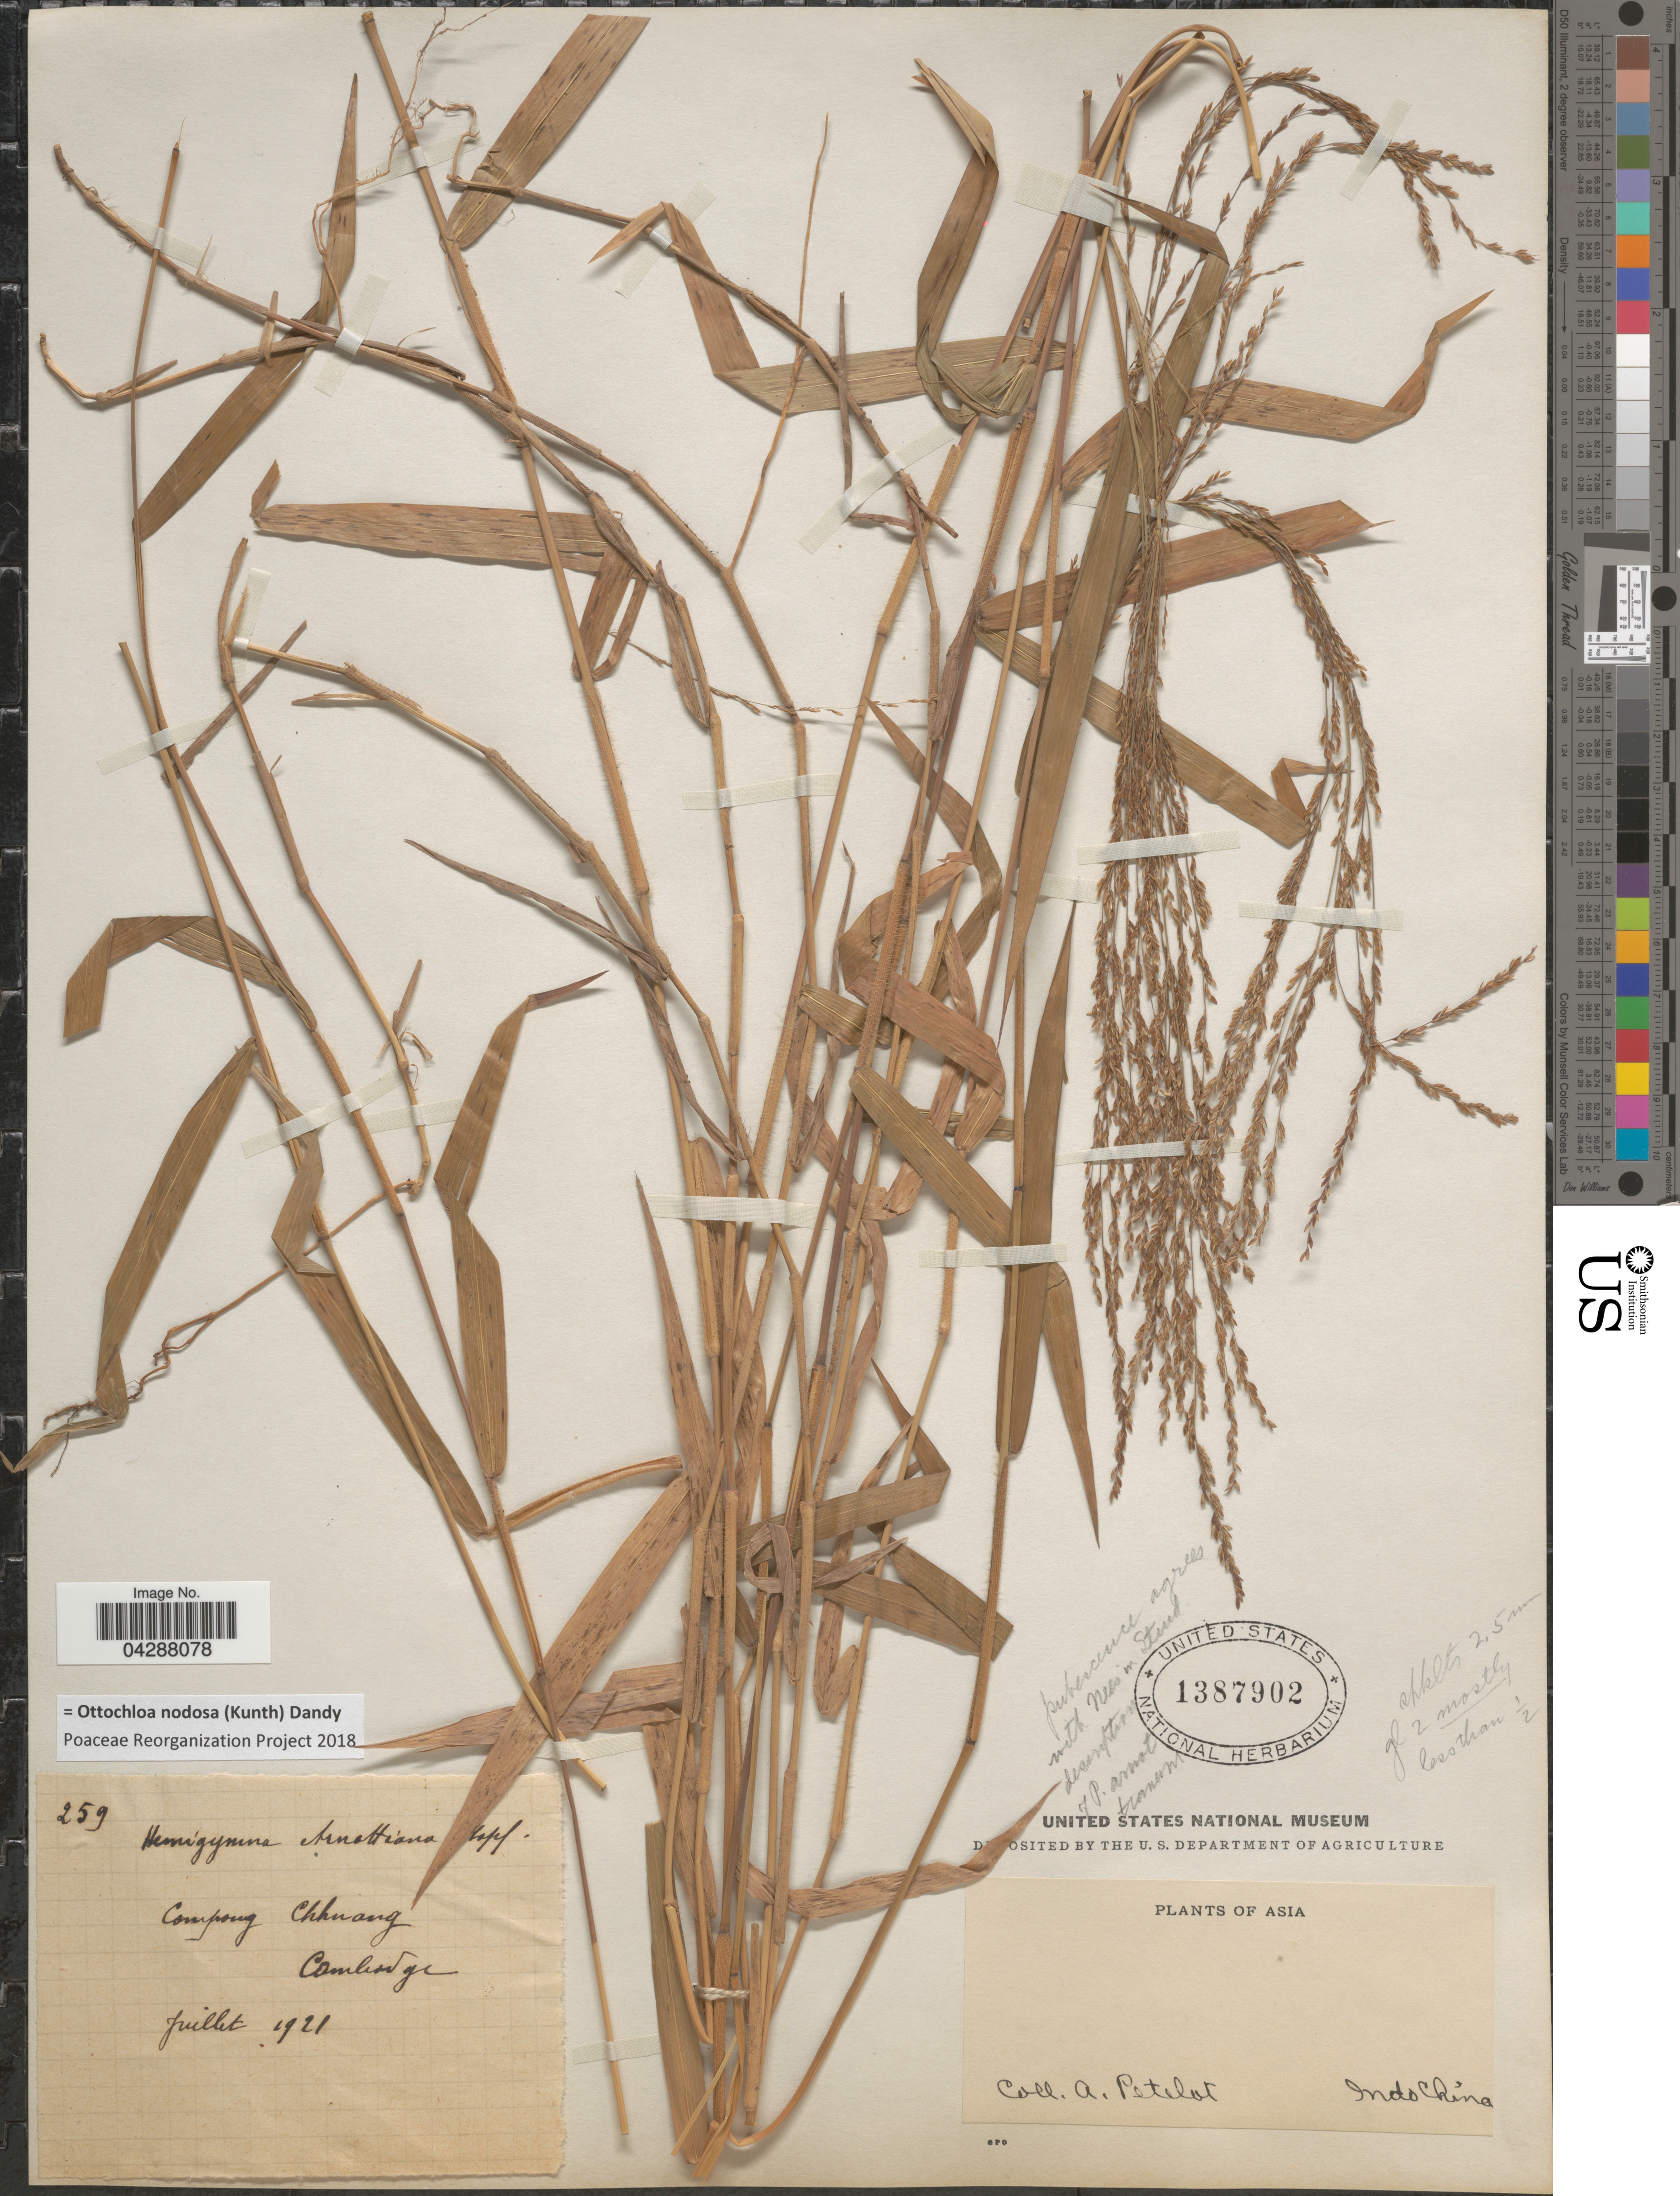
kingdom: Plantae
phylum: Tracheophyta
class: Liliopsida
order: Poales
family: Poaceae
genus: Ottochloa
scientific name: Ottochloa nodosa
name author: (Kunth) Dandy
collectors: A. Petelot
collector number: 259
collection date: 1921-07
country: Cambodia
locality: Compong Chhuang. Cambodge. Indo China.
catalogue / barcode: US 1387902